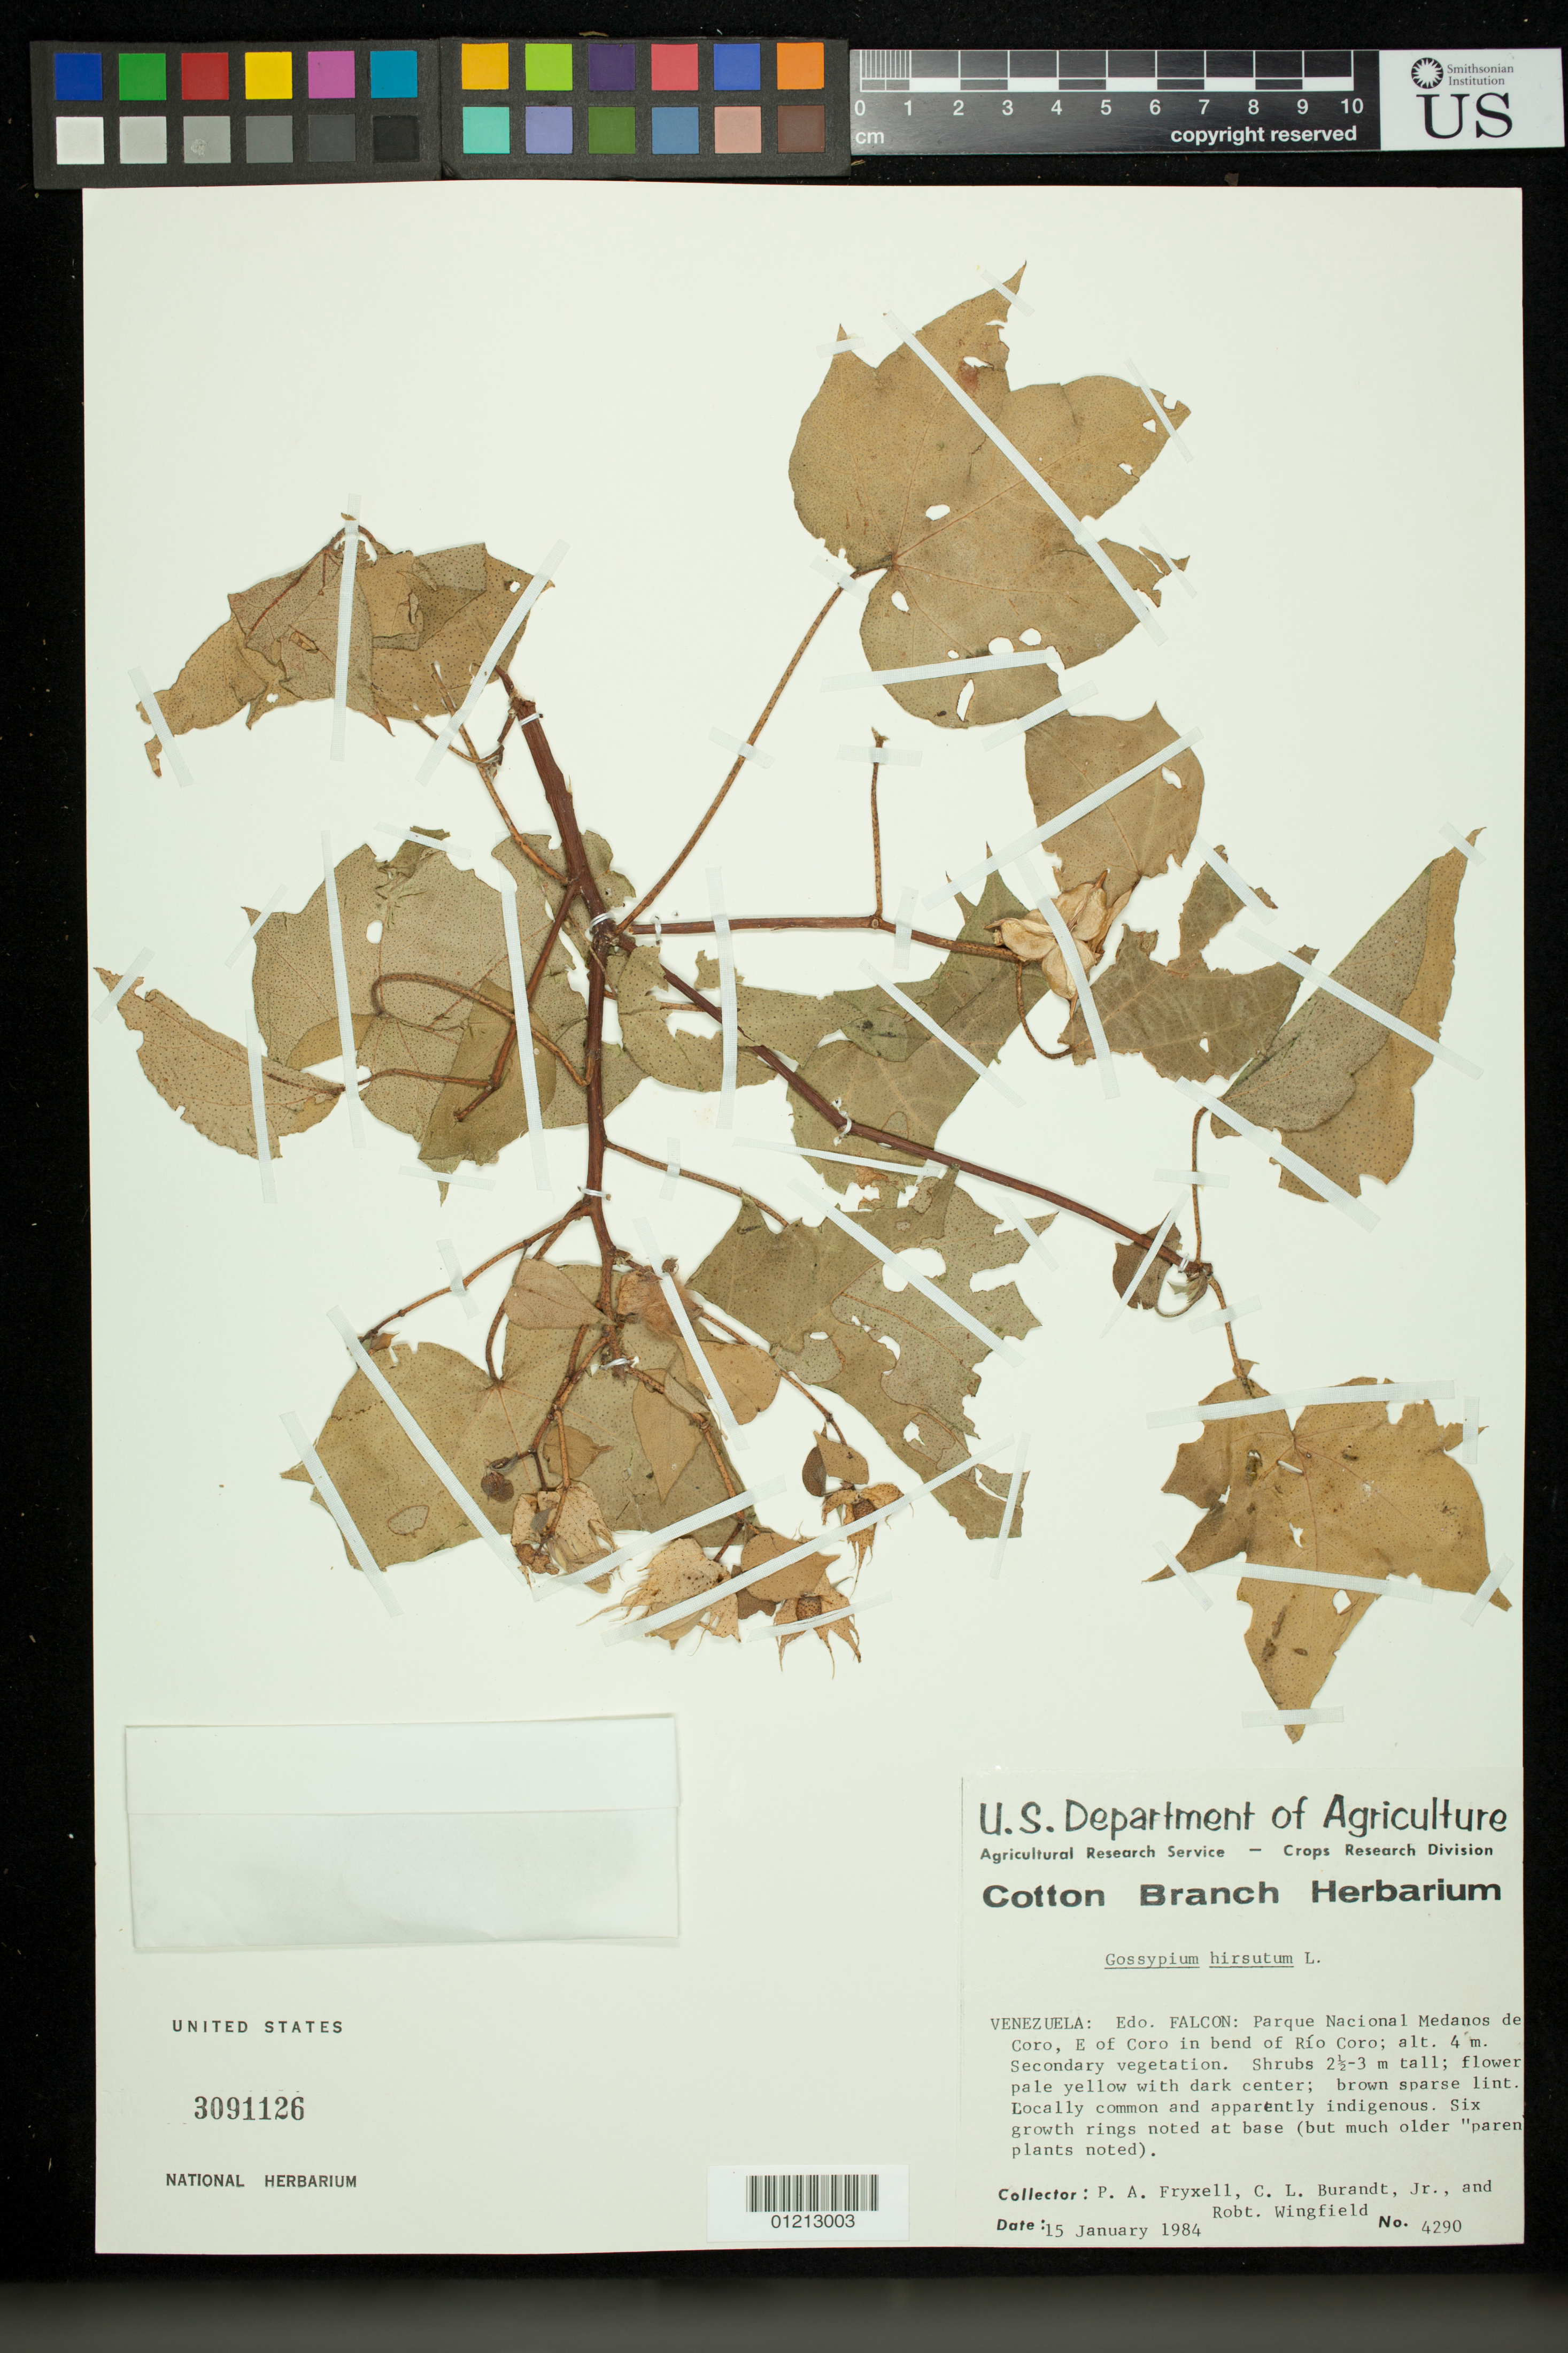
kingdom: Plantae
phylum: Tracheophyta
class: Magnoliopsida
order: Malvales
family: Malvaceae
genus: Gossypium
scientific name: Gossypium hirsutum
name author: L.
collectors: P. A. Fryxell, C. Burandt Jr. & R. Wingfield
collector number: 4290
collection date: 1984-01-15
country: Venezuela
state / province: Falcón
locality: Parque Nacional Medanos de Coro, E of Coro in bend of Rio Coro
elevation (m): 4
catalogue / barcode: US 3091126